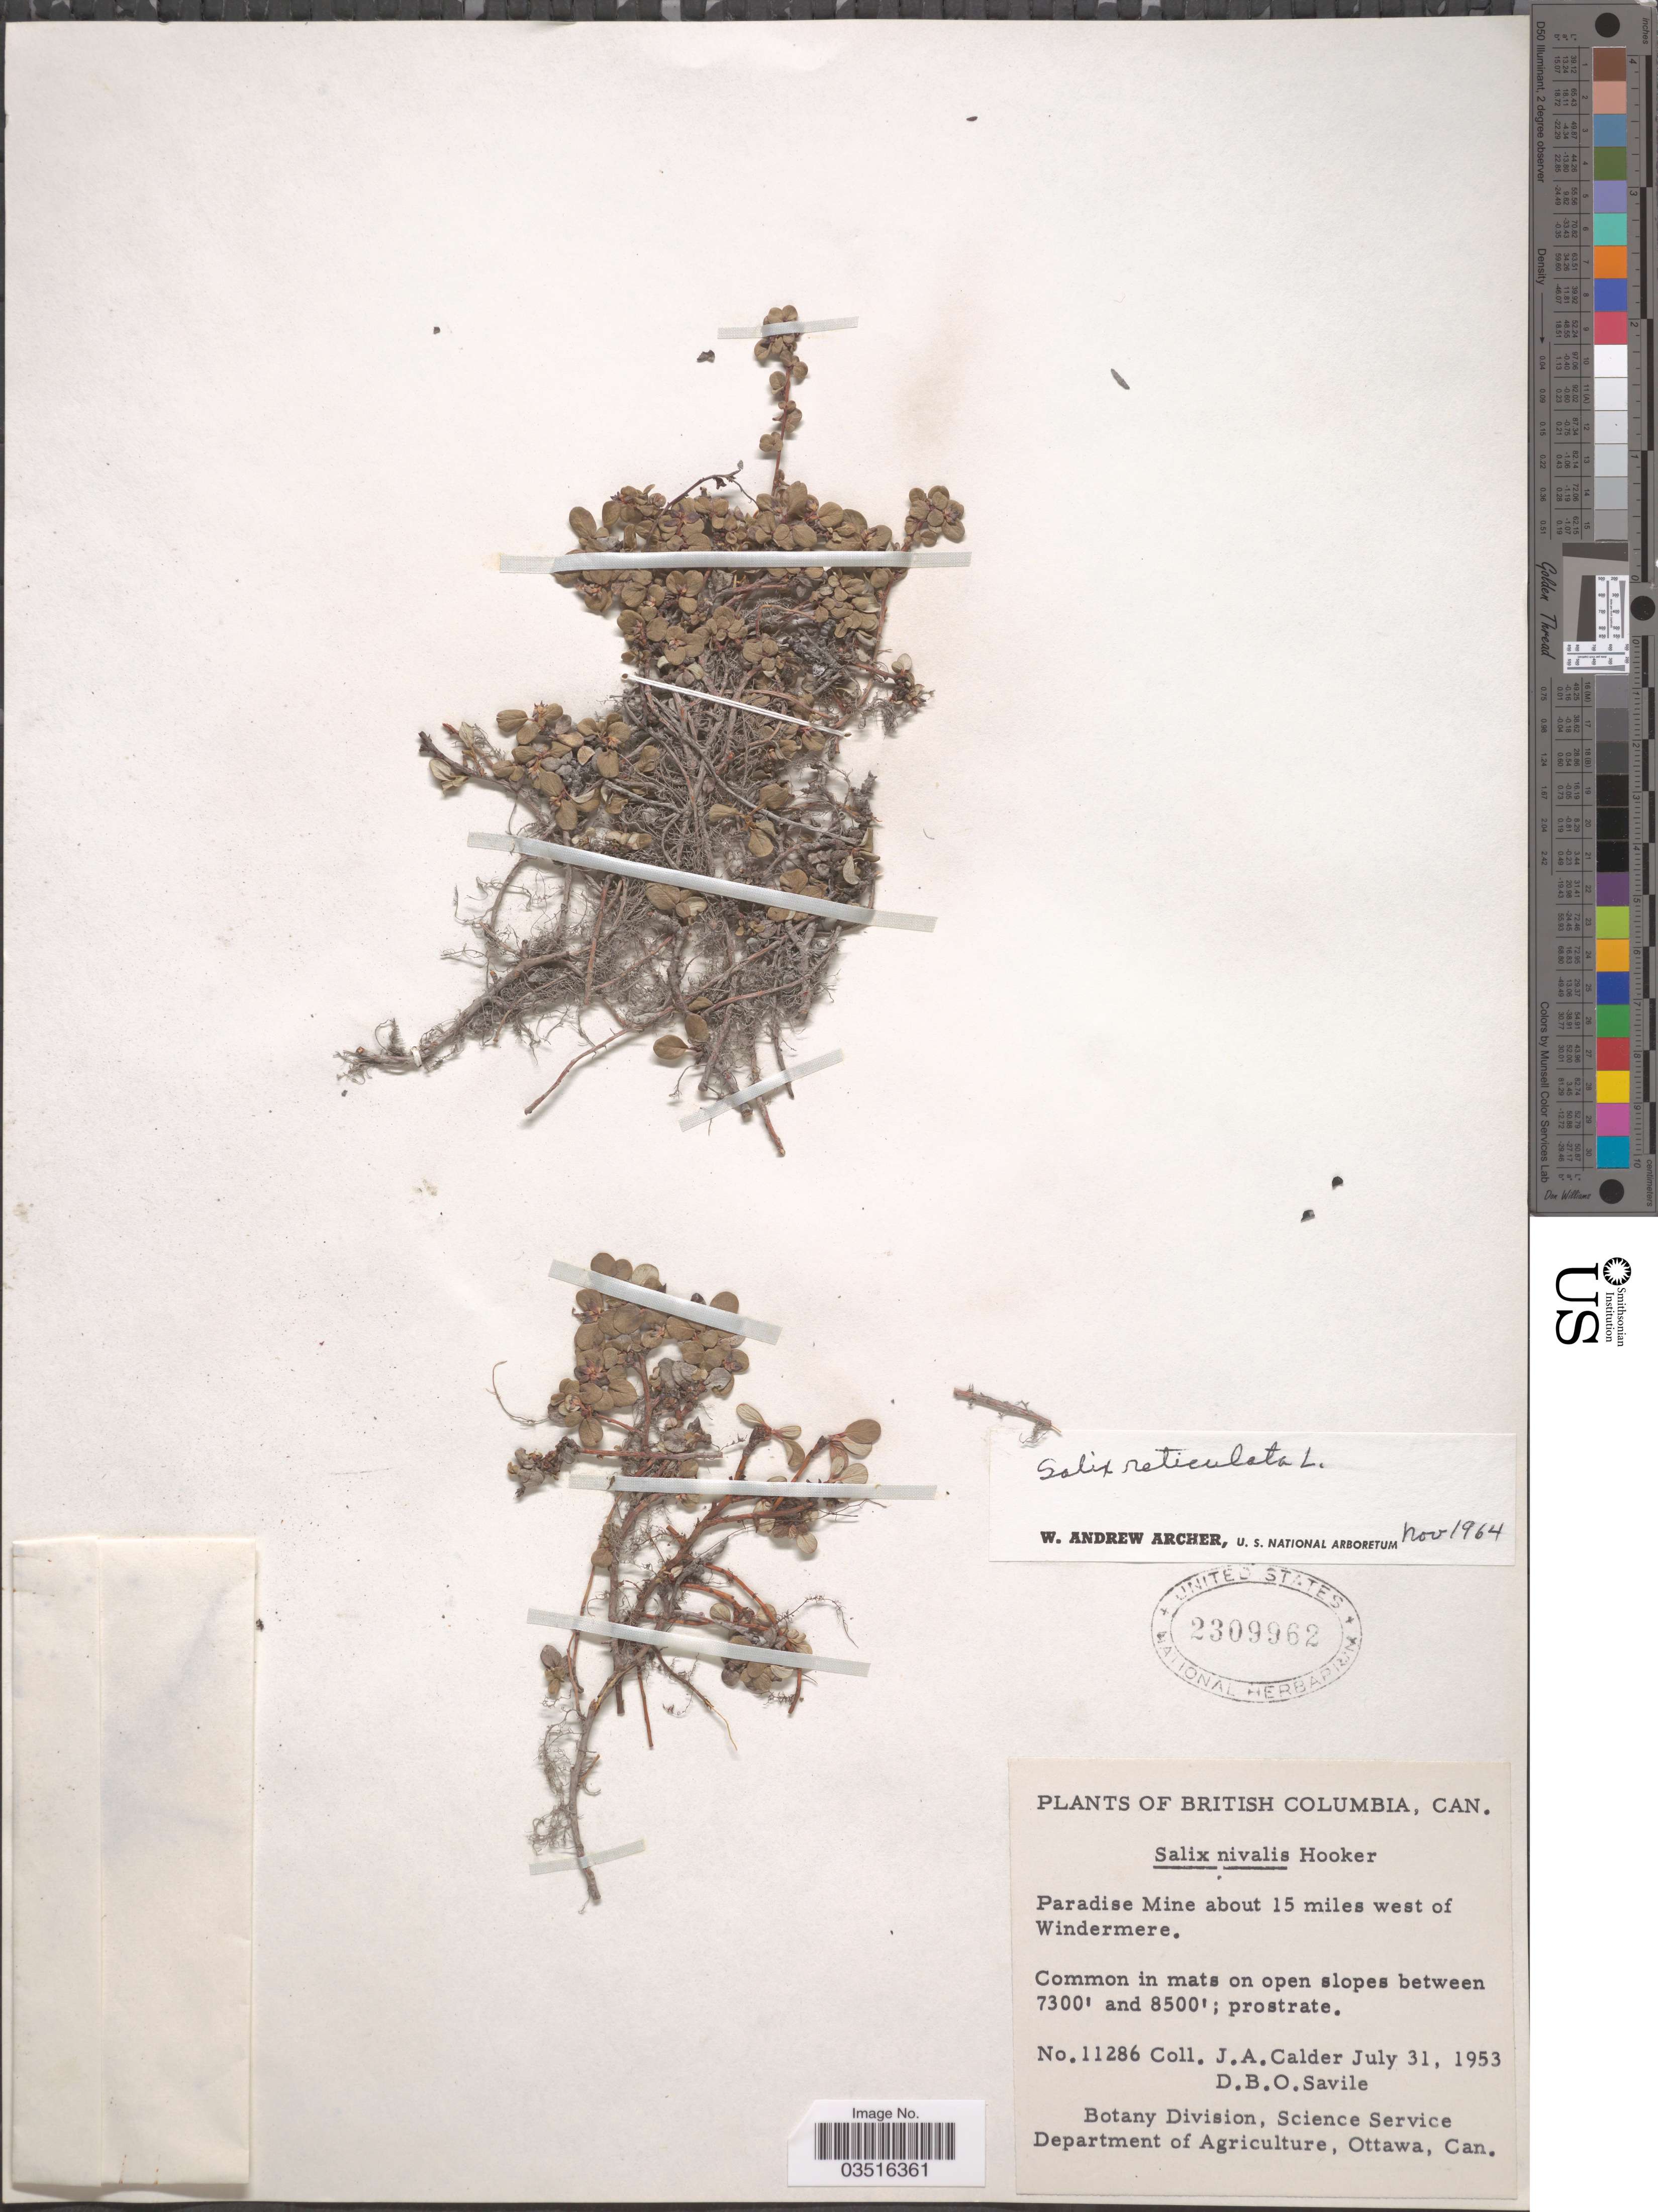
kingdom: Plantae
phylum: Tracheophyta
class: Magnoliopsida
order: Malpighiales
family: Salicaceae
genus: Salix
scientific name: Salix reticulata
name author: L.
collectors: J. A. Calder & D. Savile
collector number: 11286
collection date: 1953-07-31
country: Canada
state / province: British Columbia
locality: Paradise Mine about 15 miles west of Windermere.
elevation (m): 2225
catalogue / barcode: US 2309962